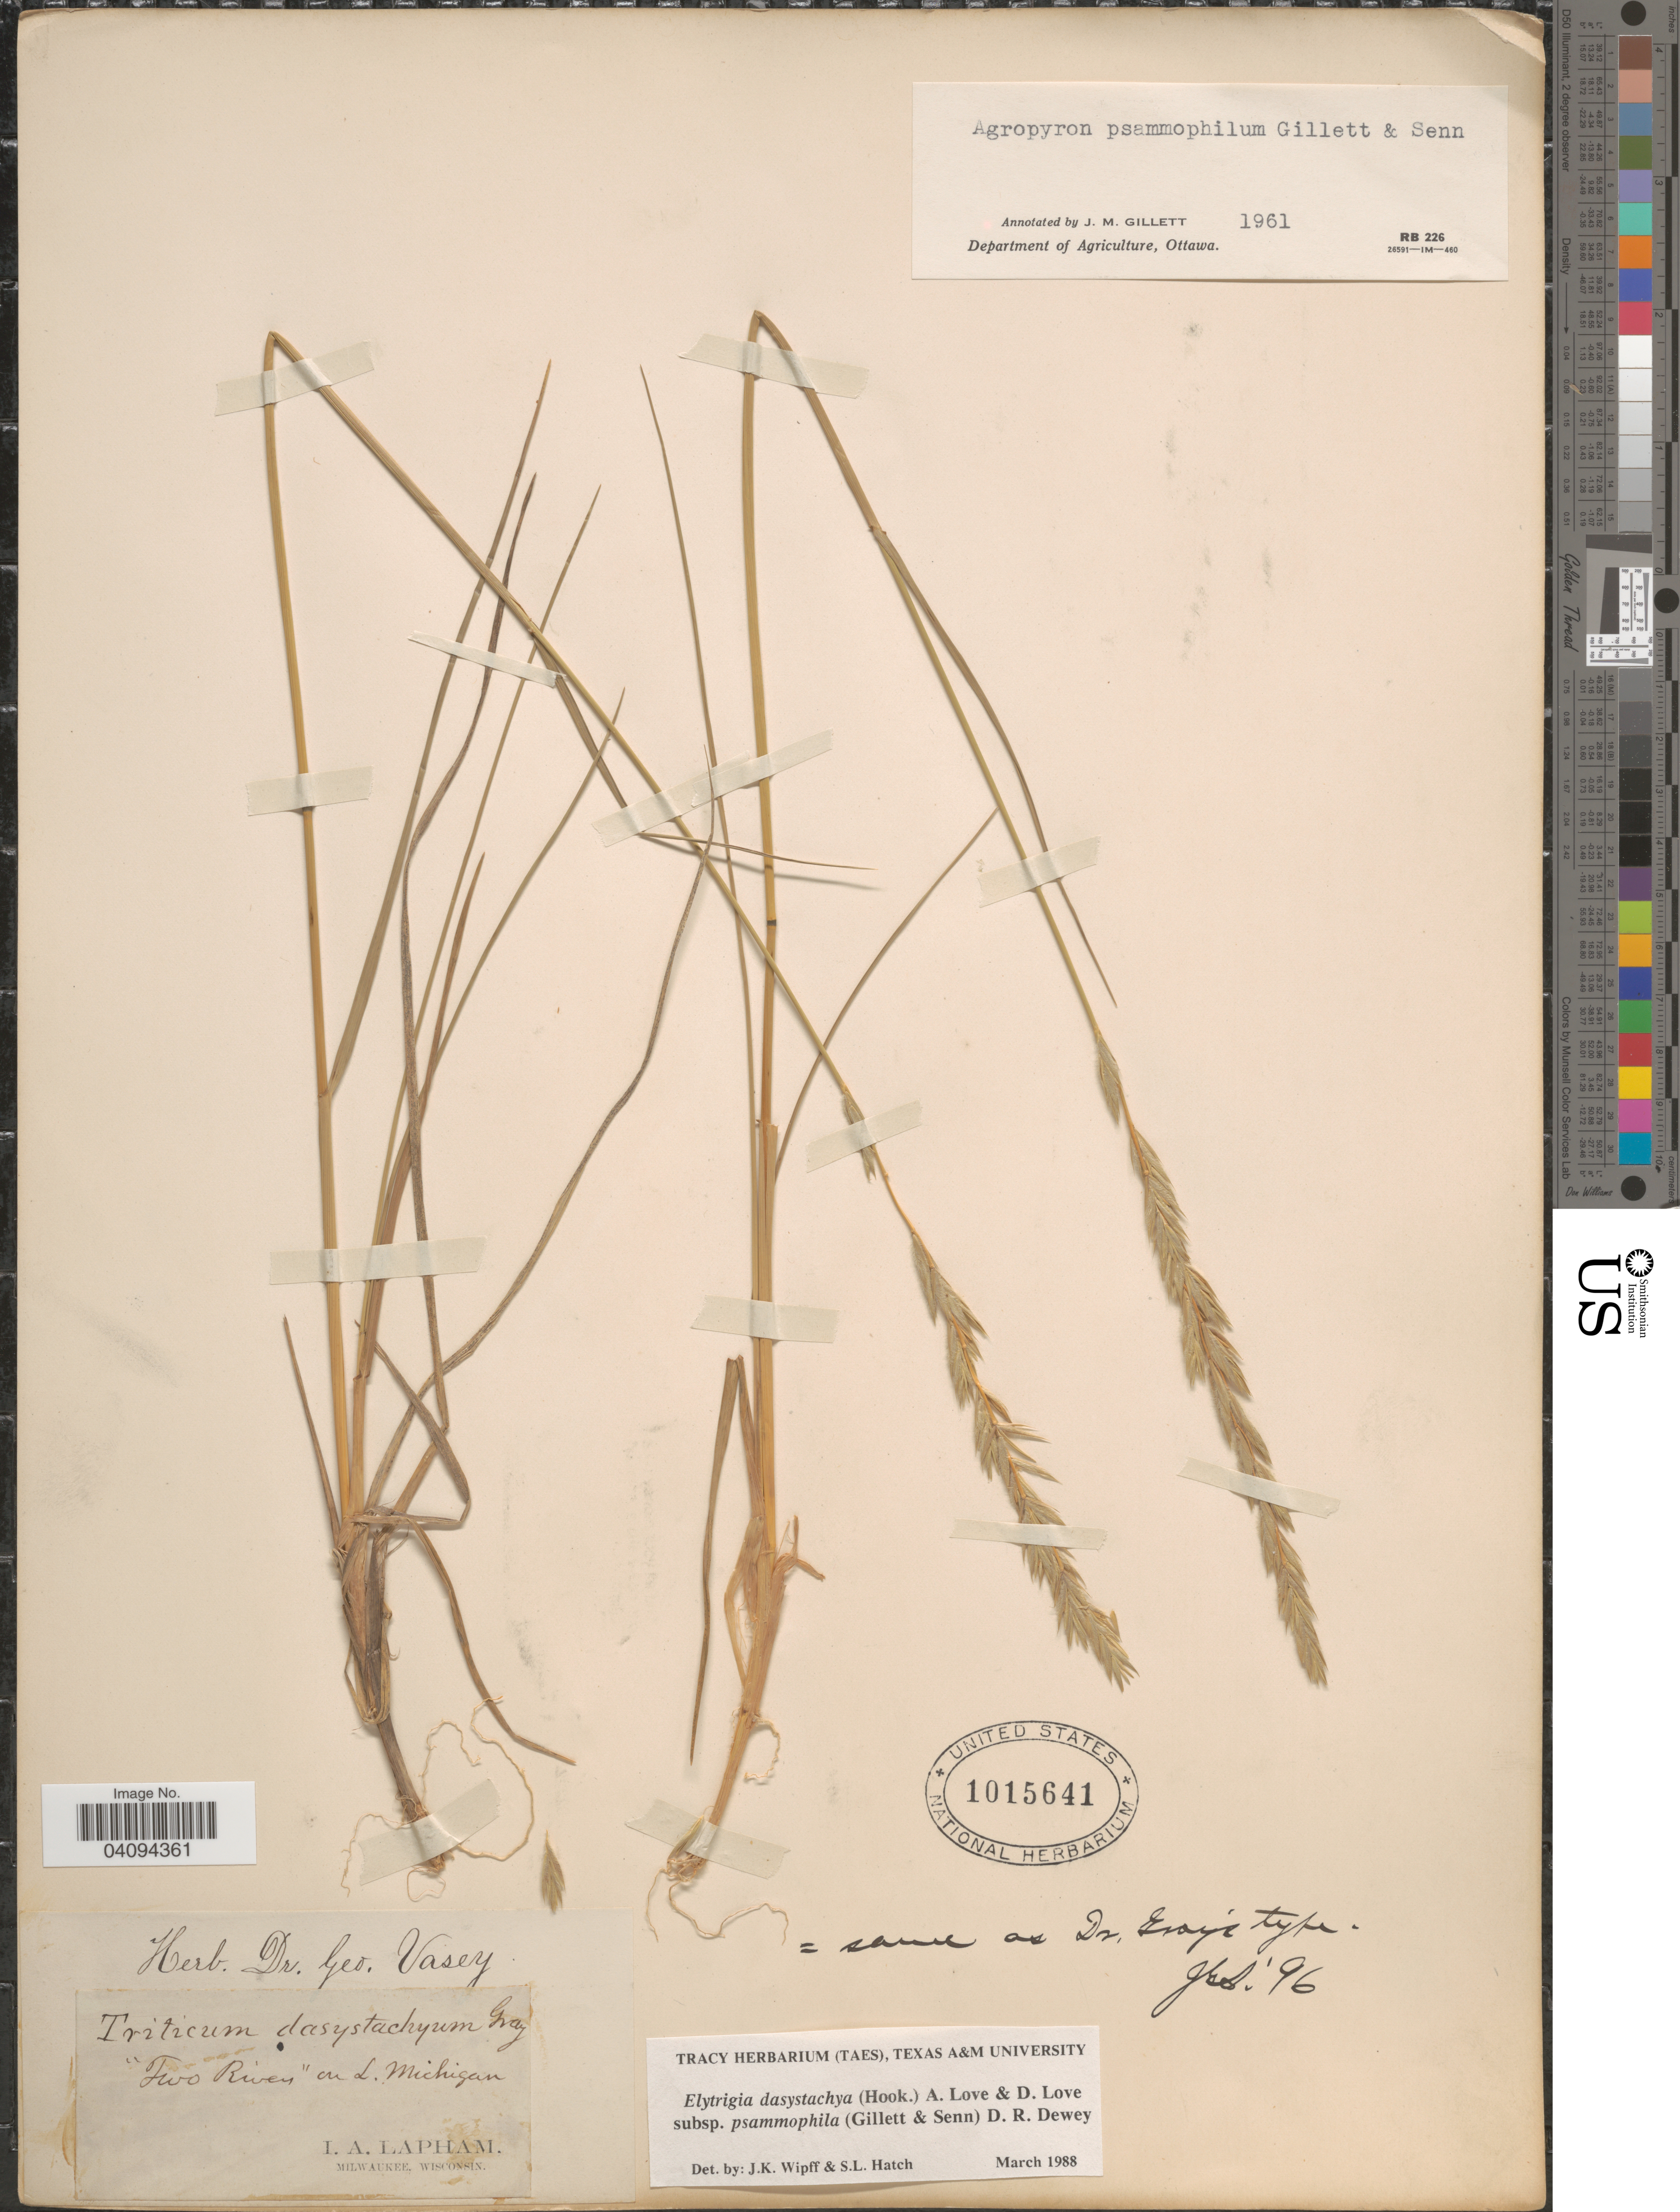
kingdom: Plantae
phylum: Tracheophyta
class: Liliopsida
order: Poales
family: Poaceae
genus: Elymus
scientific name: Elymus lanceolatus subsp. psammophilus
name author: (J.M. Gillett & H. Senn) Á. Löve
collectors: I. Lapham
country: United States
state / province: Michigan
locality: Two Rivers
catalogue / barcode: US 1015641